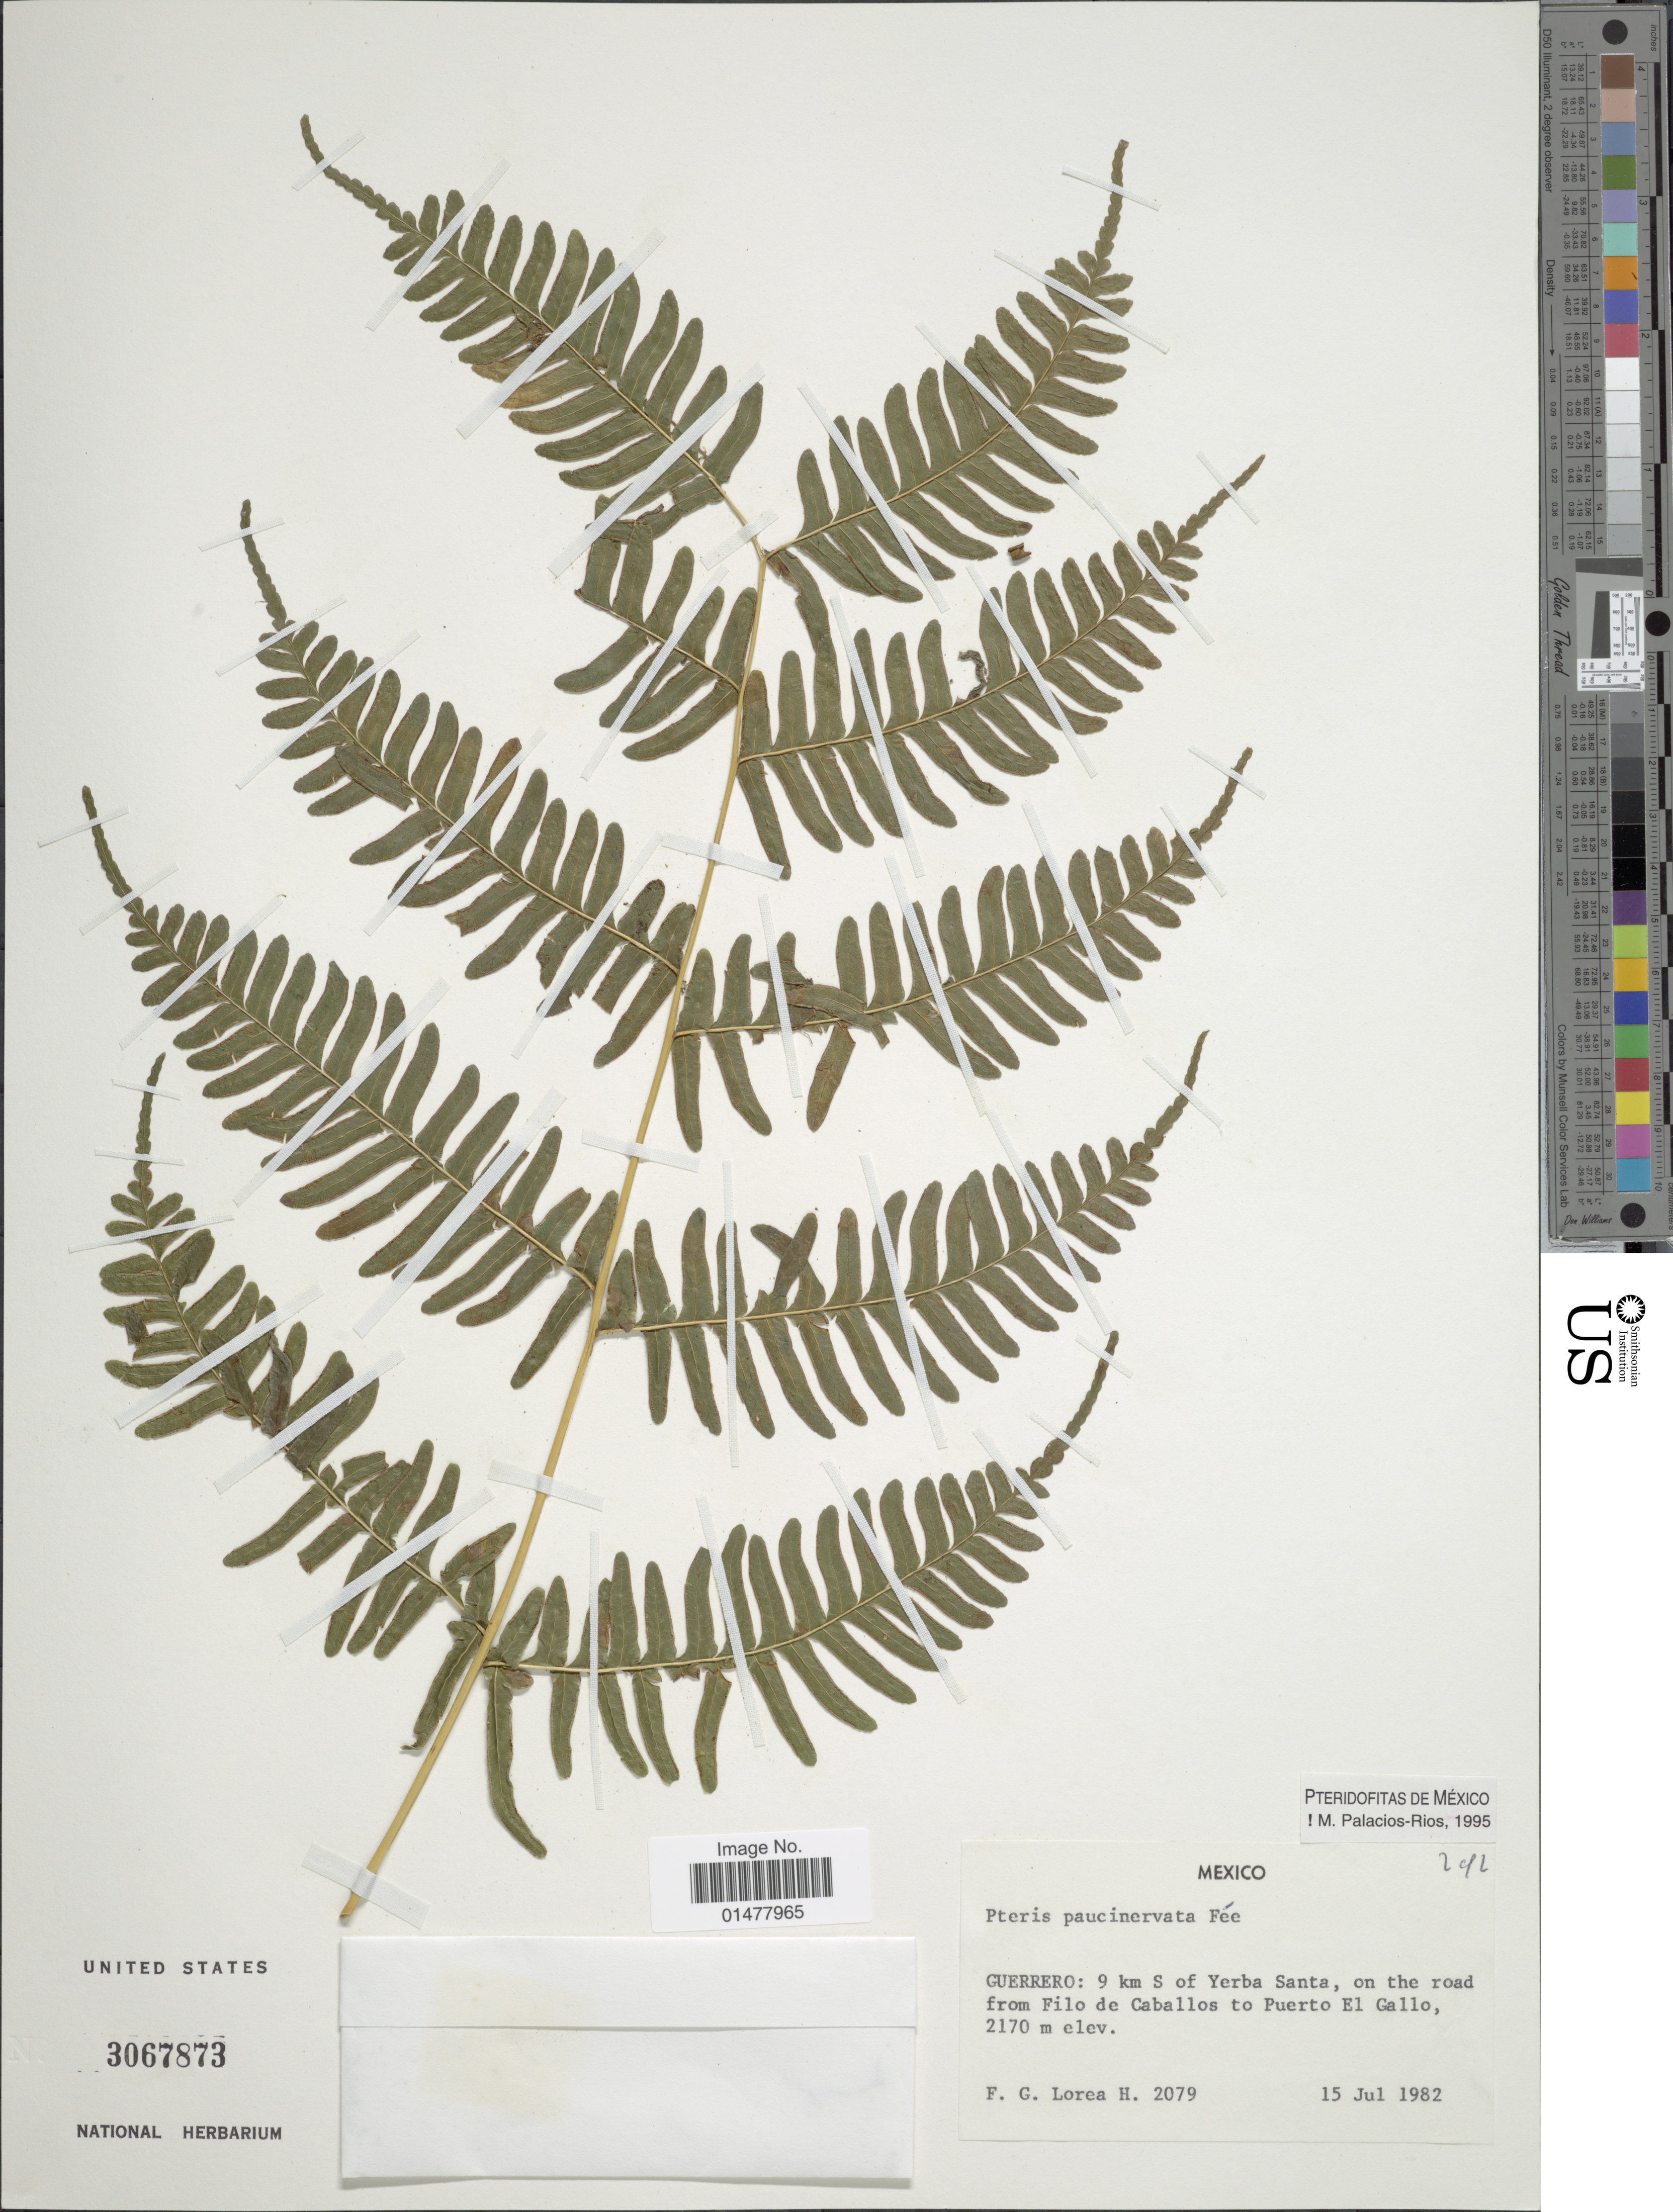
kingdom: Plantae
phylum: Tracheophyta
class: Polypodiopsida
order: Polypodiales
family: Pteridaceae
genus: Pteris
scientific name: Pteris paucinervata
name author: Fée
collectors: F. Lorea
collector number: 2079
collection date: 1982-07-15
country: Mexico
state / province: Guerrero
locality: Guerrero: 9km S of Yerba Santa, on the road from Filo de Caballos to Puerto El Gallo,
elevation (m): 2170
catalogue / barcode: US 3067873